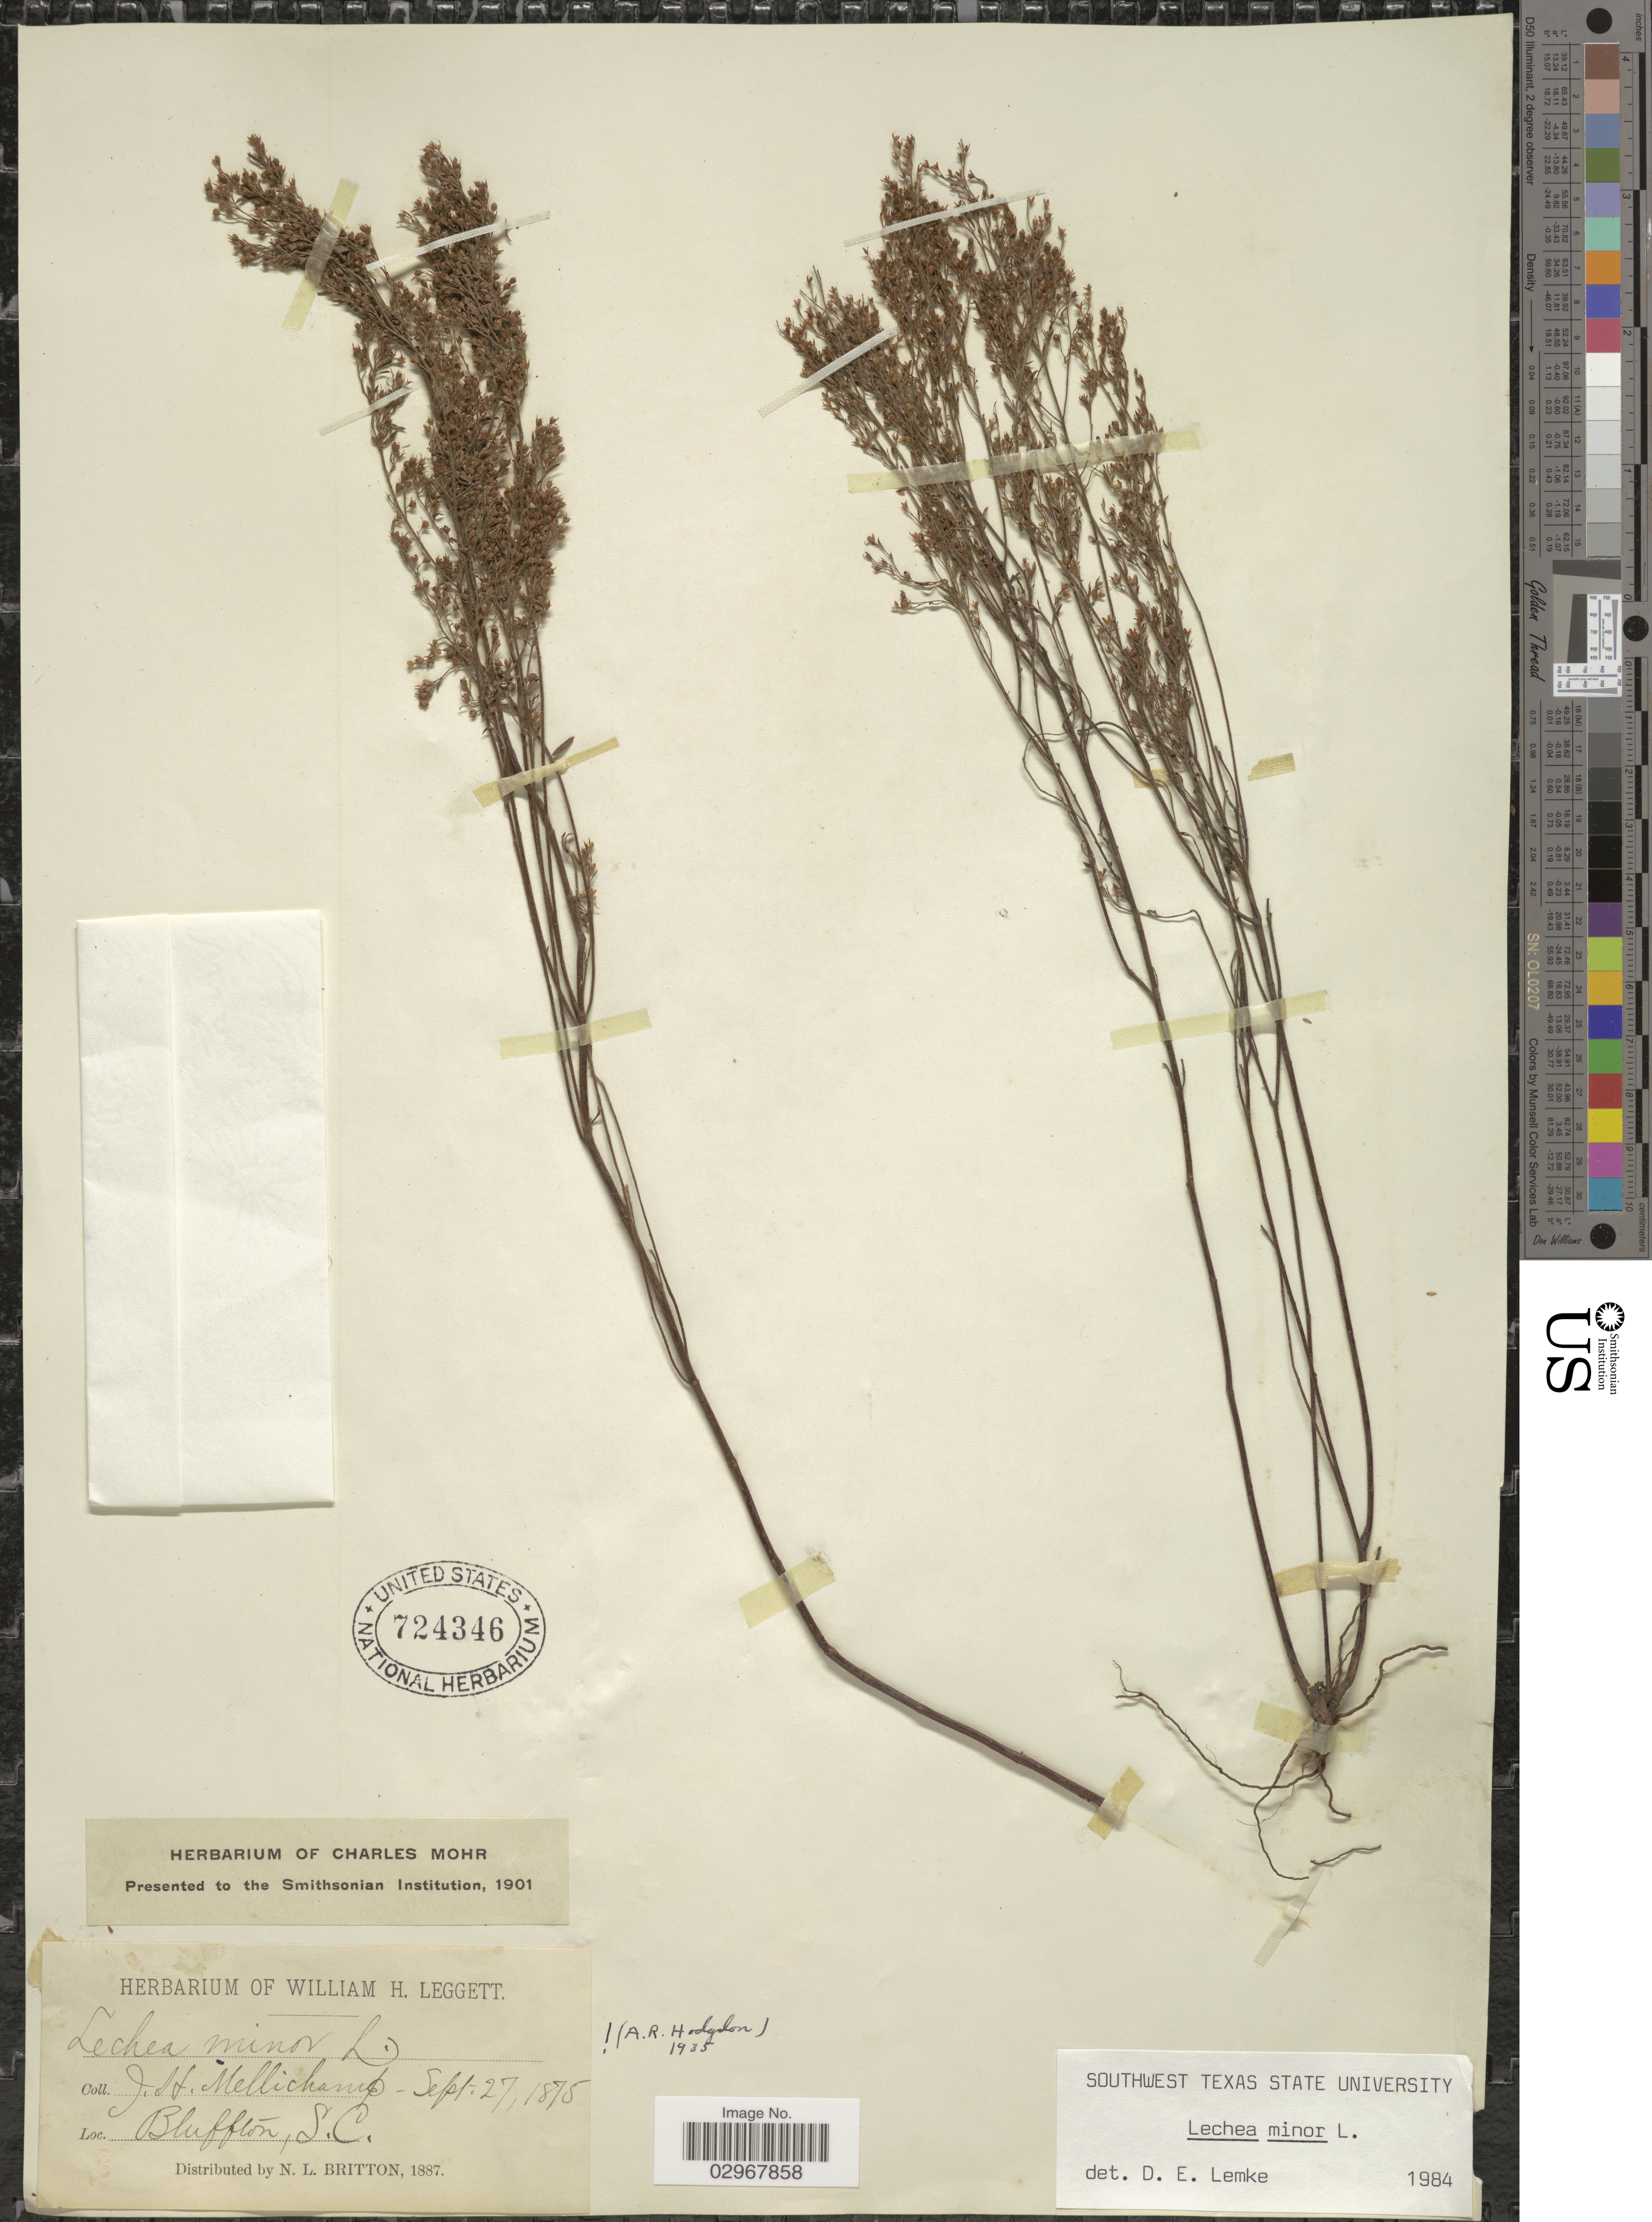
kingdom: Plantae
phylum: Tracheophyta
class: Magnoliopsida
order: Malvales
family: Cistaceae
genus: Lechea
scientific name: Lechea minor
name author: L.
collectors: J. H. Mellichamp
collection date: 1875-09-27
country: United States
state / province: South Carolina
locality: Bluffton.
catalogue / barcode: US 724346